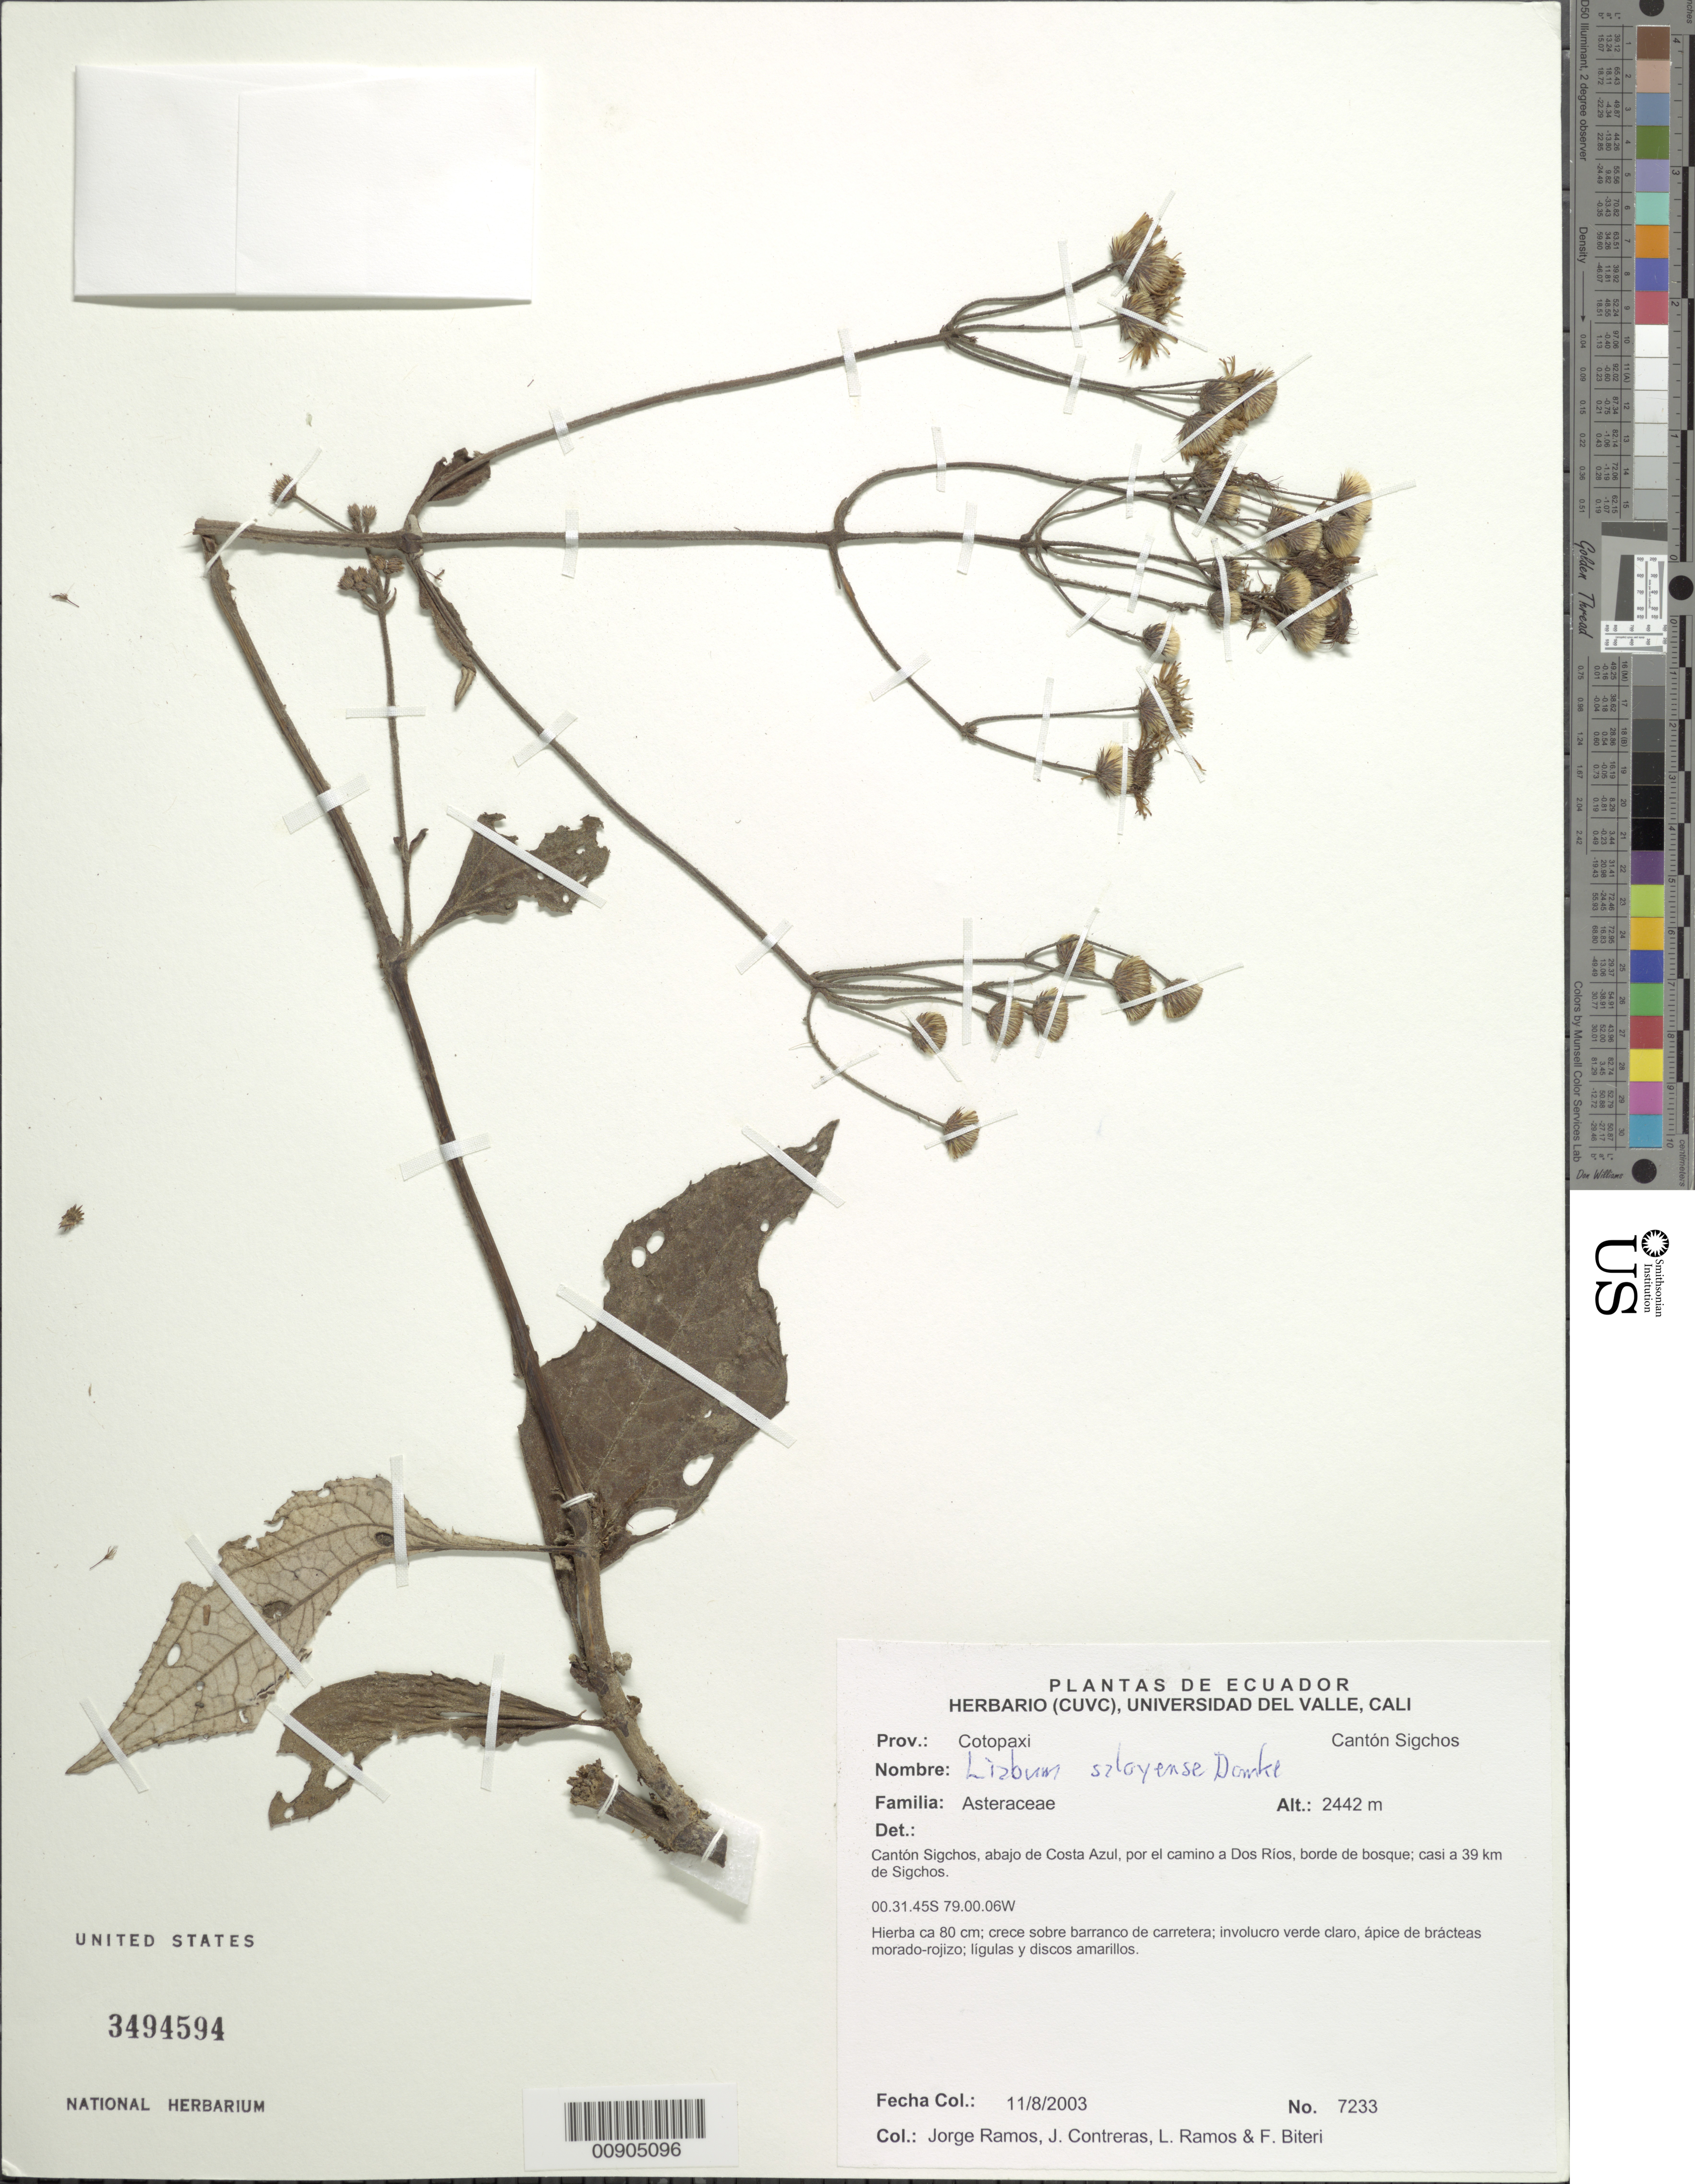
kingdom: Plantae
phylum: Tracheophyta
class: Magnoliopsida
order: Asterales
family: Asteraceae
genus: Liabum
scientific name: Liabum saloyense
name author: Domke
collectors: J. Ramos, J. Contreras, L. Ramos & F. Biteri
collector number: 7233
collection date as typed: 11 August 2003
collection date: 2003-08-11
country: Ecuador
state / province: Cotopaxi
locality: Cantón Sigchos, Costa Azul, camino a Dos Ríos, casi a 39 km de Sigchos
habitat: Borde de bosque; crece sobre barranco de carretera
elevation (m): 2442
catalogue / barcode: US 3494594